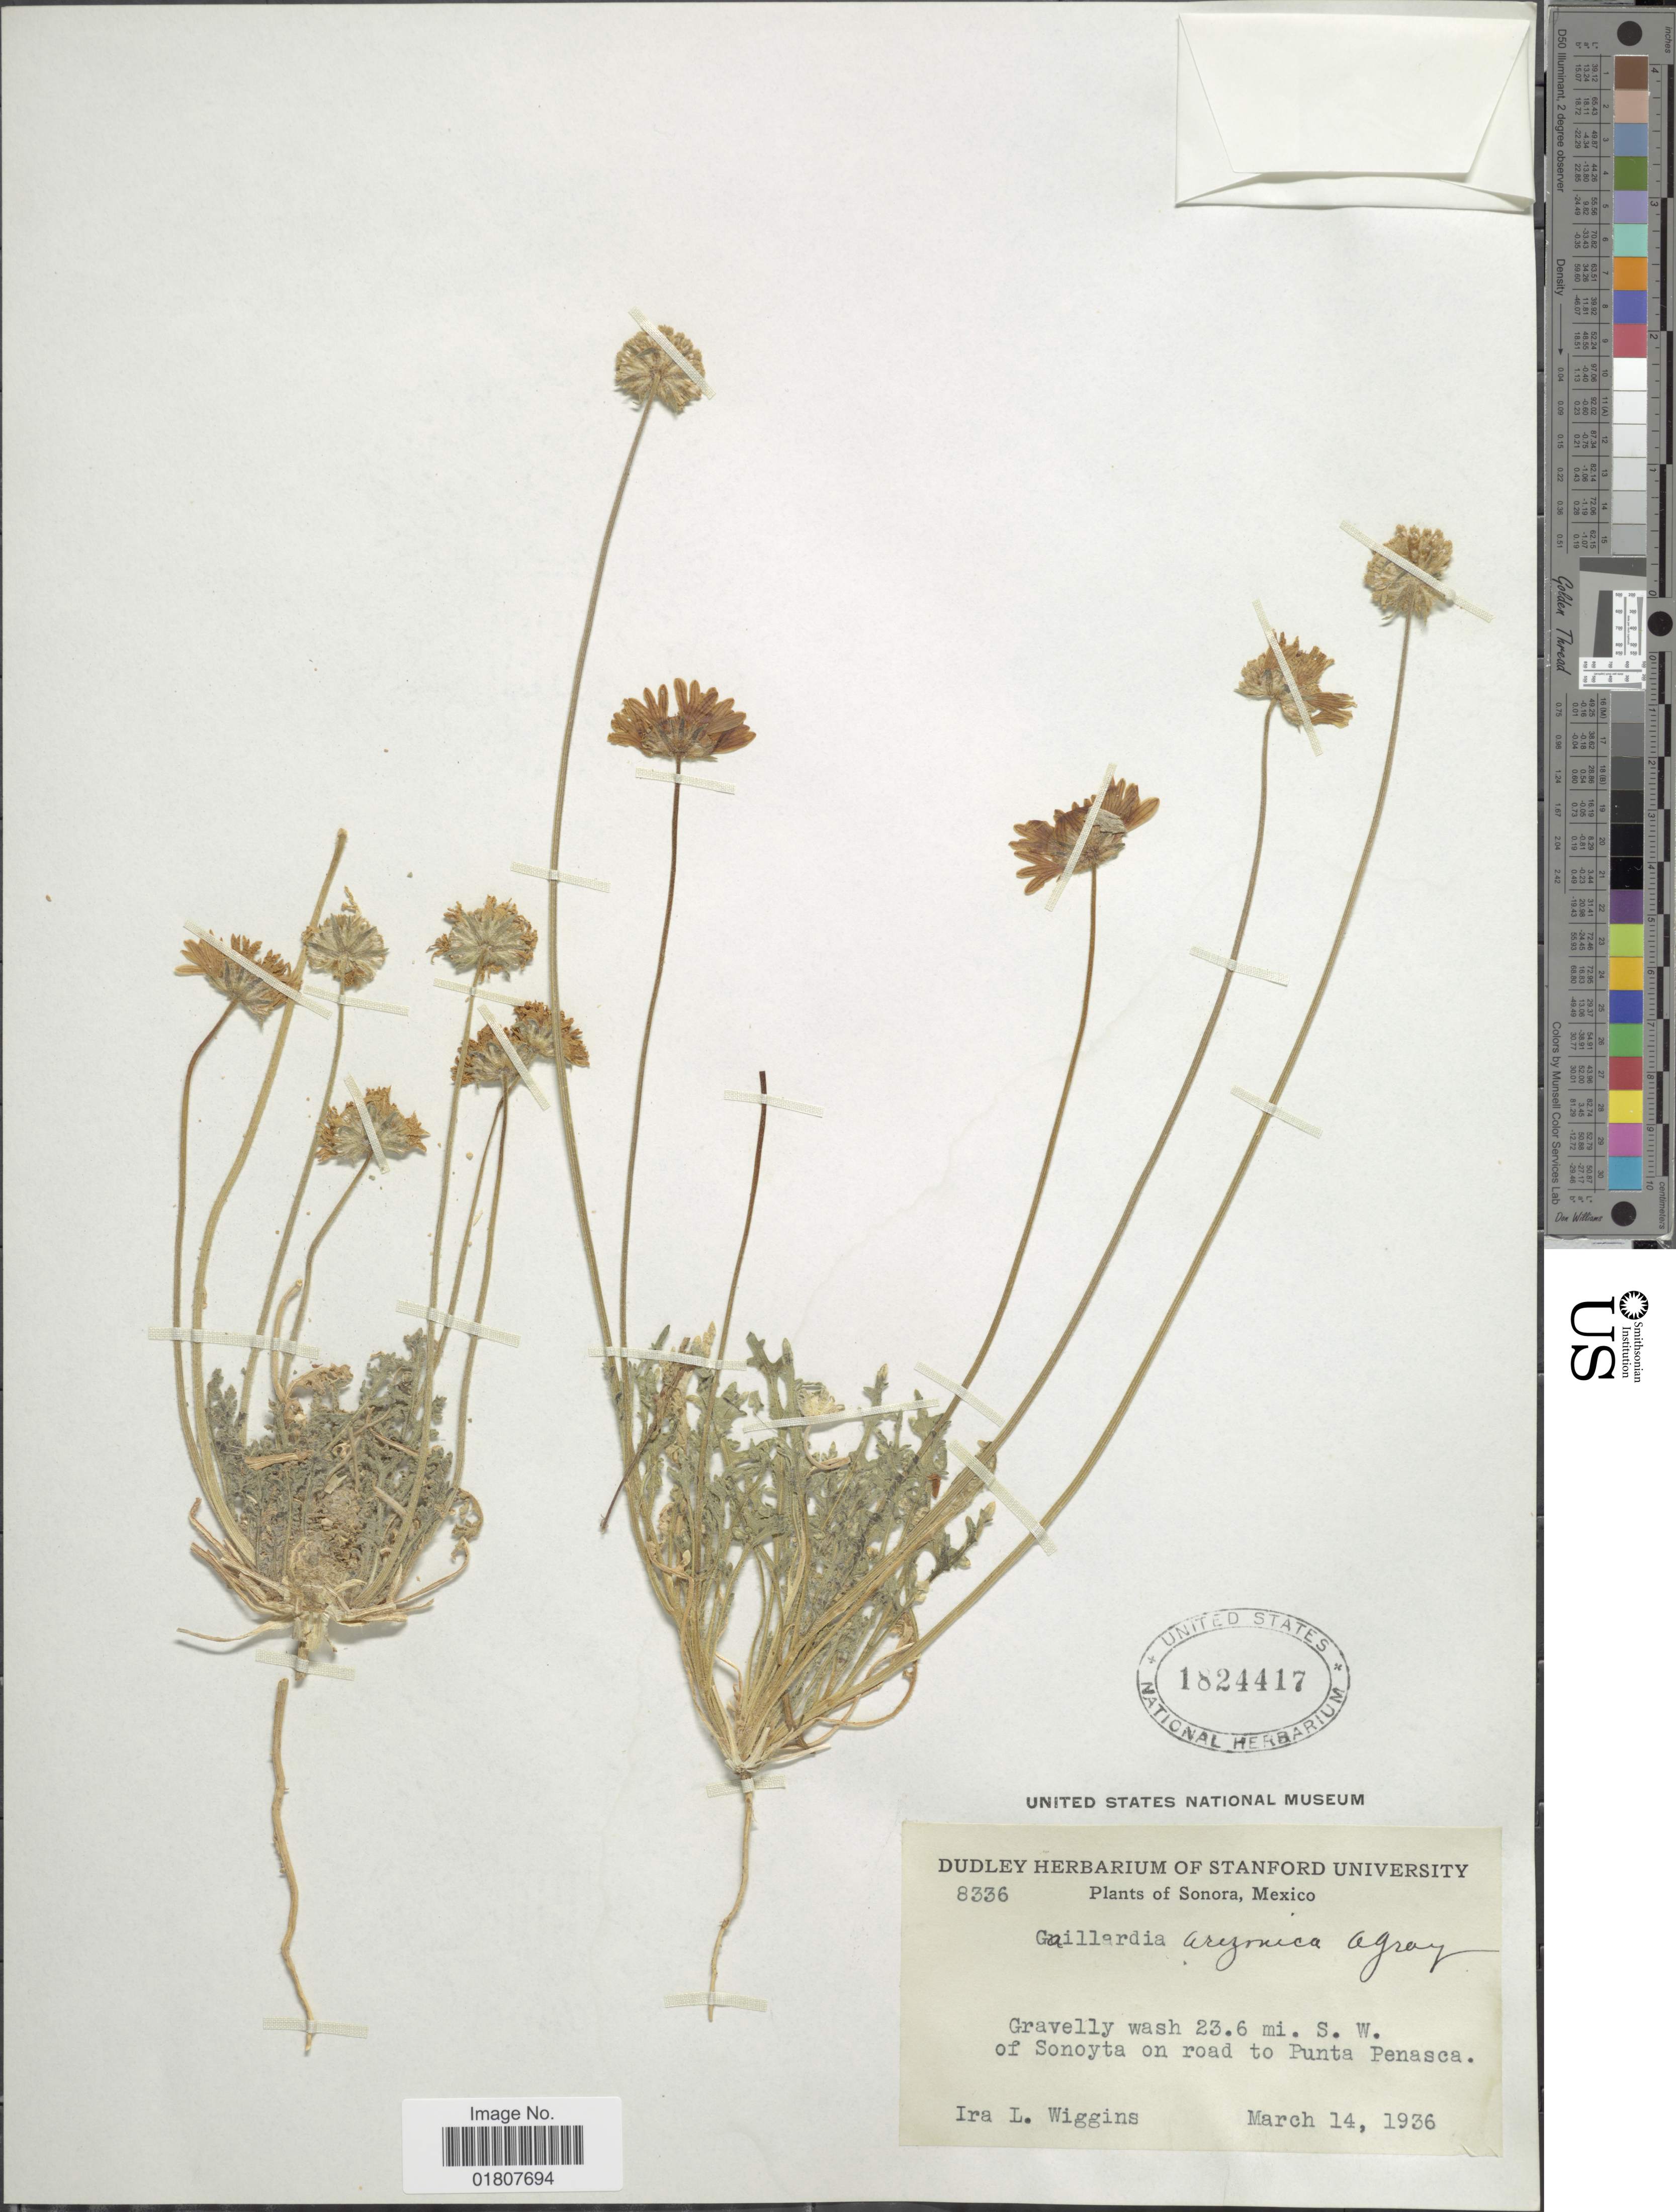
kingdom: Plantae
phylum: Tracheophyta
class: Magnoliopsida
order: Asterales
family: Asteraceae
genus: Gaillardia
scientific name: Gaillardia arizonica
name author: A. Gray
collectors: I. L. Wiggins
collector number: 8336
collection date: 1936-03-14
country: Mexico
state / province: Sonora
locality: Gravelly wash 23.6 mi. S.W. of Sonoyta on road to Punta Penasca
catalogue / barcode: US 1824417